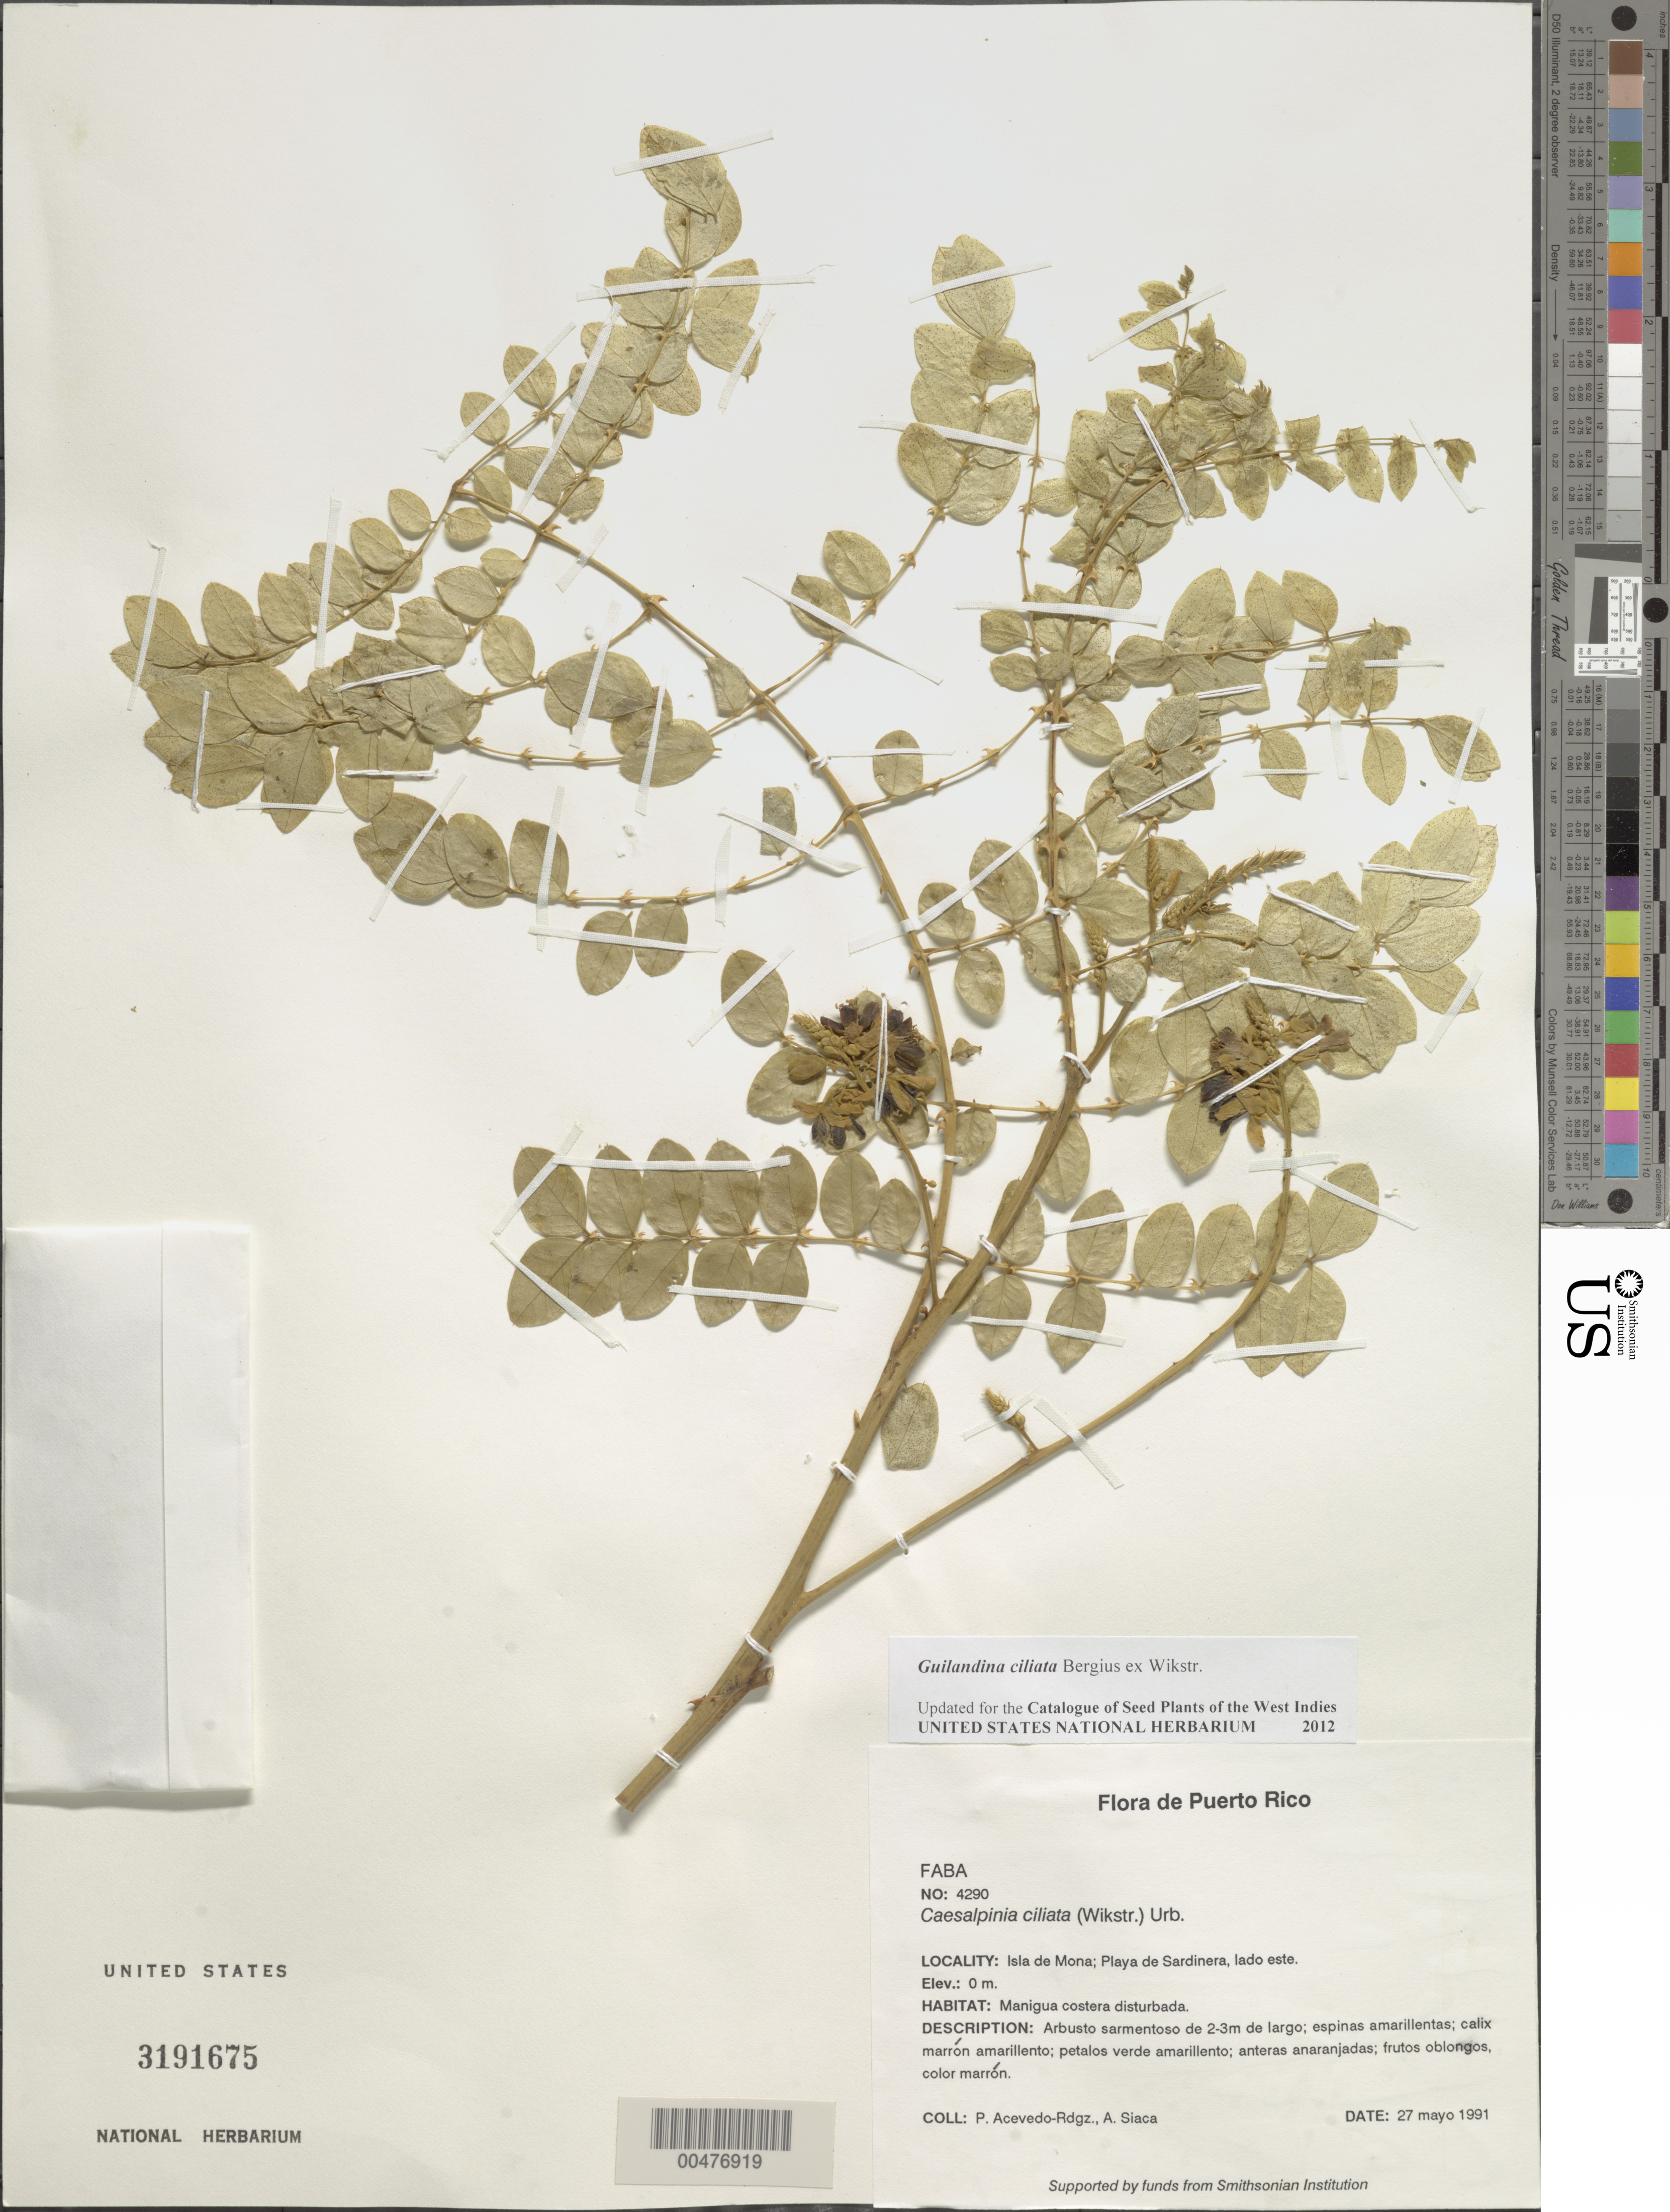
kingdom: Plantae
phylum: Tracheophyta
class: Magnoliopsida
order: Fabales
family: Fabaceae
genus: Guilandina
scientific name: Guilandina ciliata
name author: Bergius ex Wikstr.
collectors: P. Acevedo-Rodr. & A. Siaca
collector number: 4290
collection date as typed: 27 May 1991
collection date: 1991-05-27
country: Puerto Rico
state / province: Mayaguëz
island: Mona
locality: Isla de Mona; Playa de Sardinera, lado este.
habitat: Manigua costera disturbada.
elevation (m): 0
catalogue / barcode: US 3191675